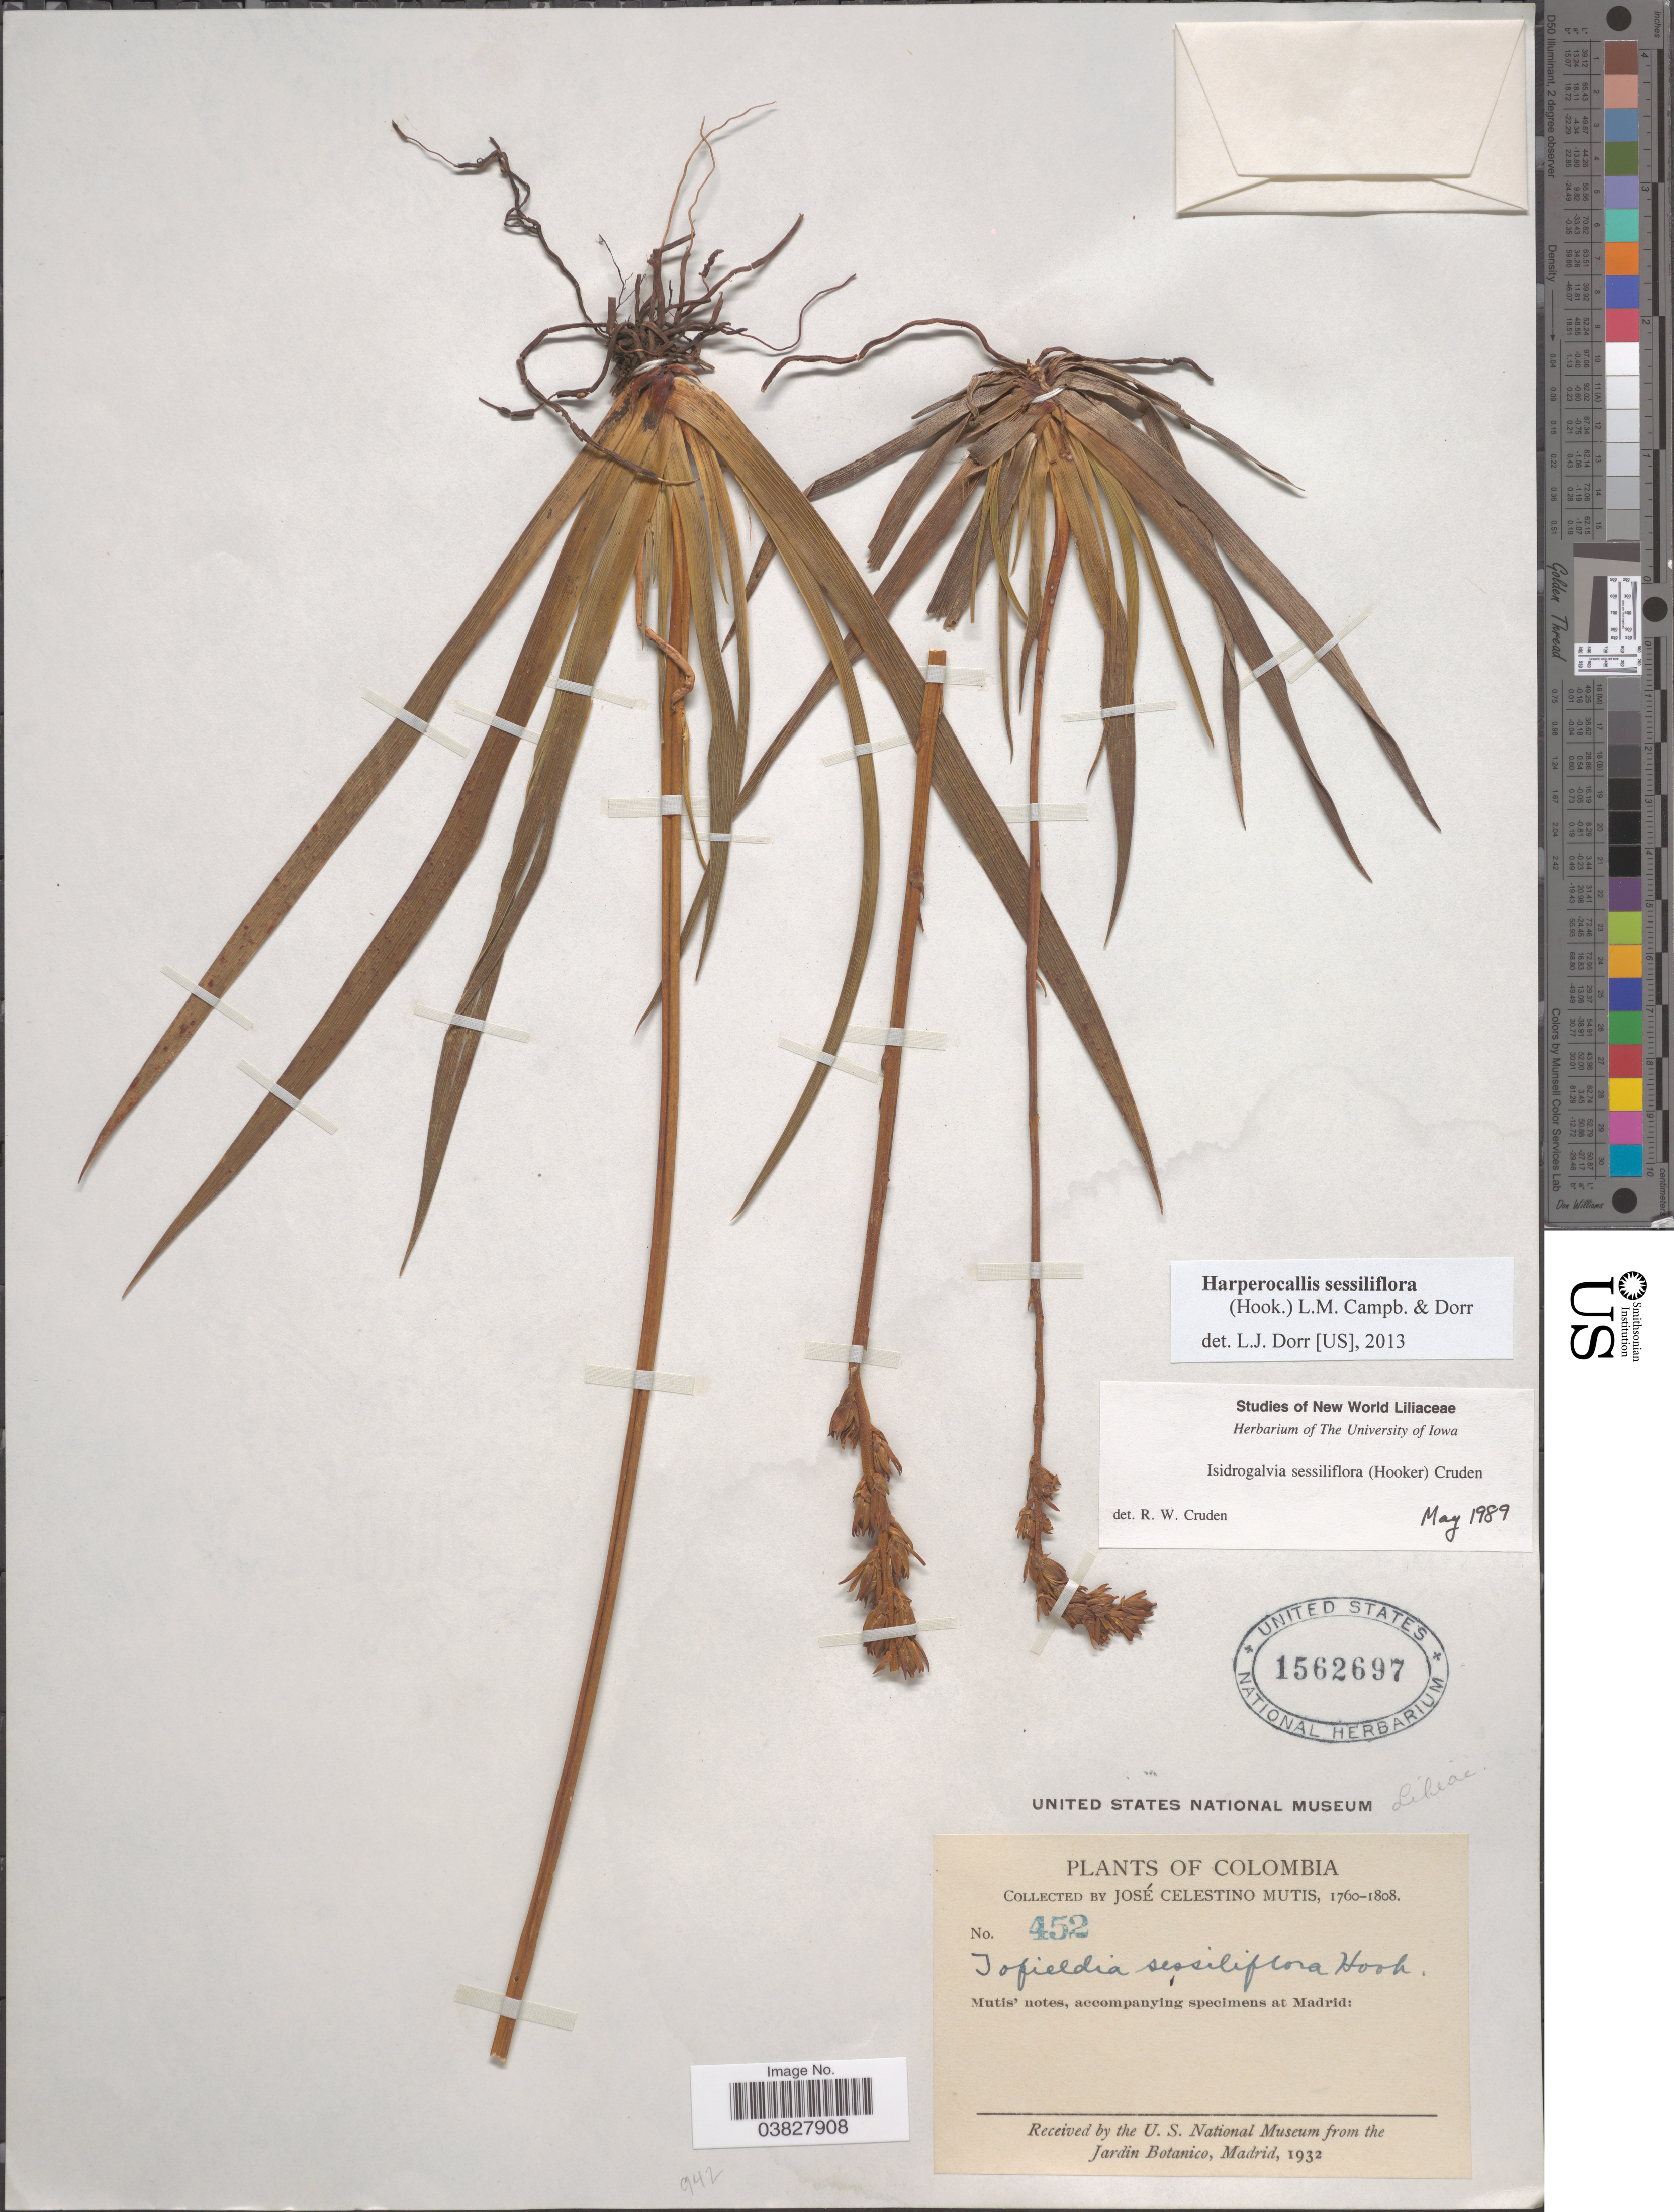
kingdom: Plantae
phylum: Tracheophyta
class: Liliopsida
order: Alismatales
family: Tofieldiaceae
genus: Harperocallis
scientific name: Harperocallis sessiliflora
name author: (Hook.) L.M. Campb. & Dorr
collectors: J. C. B. Mutis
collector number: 452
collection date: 1760/1808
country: Colombia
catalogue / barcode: US 1562697